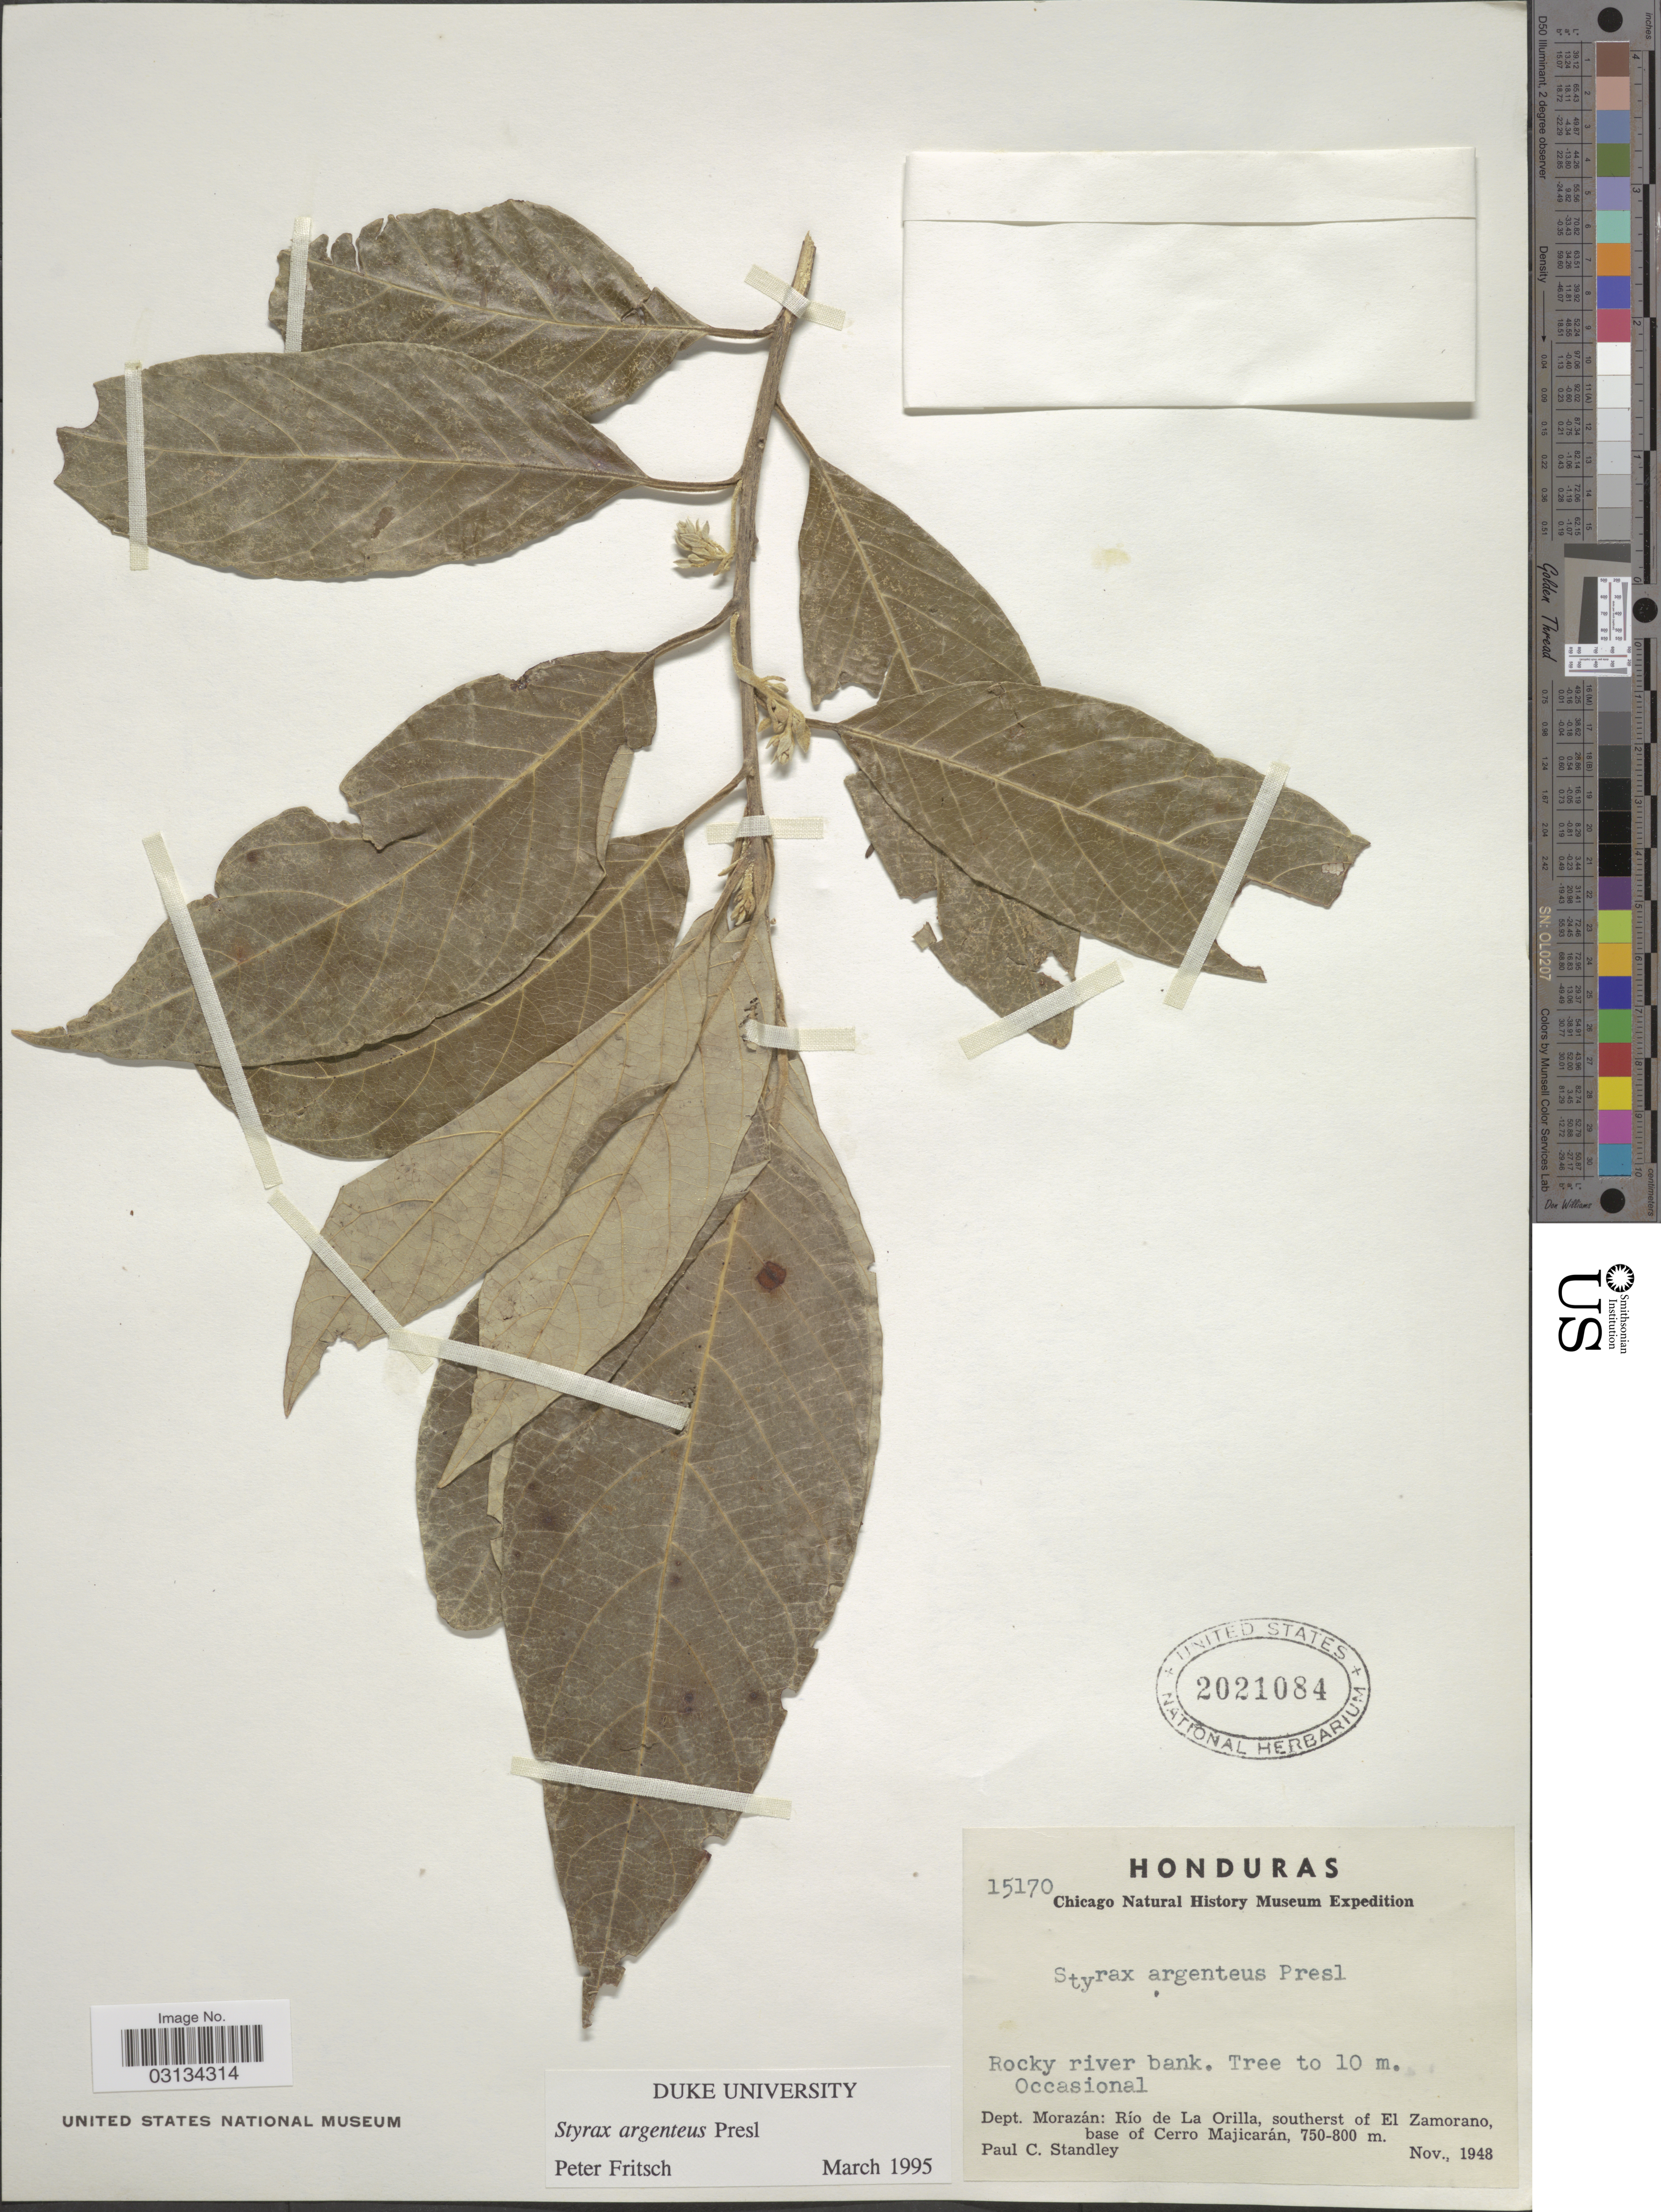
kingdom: Plantae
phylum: Tracheophyta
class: Magnoliopsida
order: Ericales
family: Styracaceae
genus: Styrax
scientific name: Styrax argenteus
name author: C. Presl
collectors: P. C. Standley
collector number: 15170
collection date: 1948-11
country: Honduras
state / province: Fco. Morazán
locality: Dept. Morazán: Río de La Orilla, southerst of El Zamorano base of Cerro Majicarán.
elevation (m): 750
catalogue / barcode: US 2021084